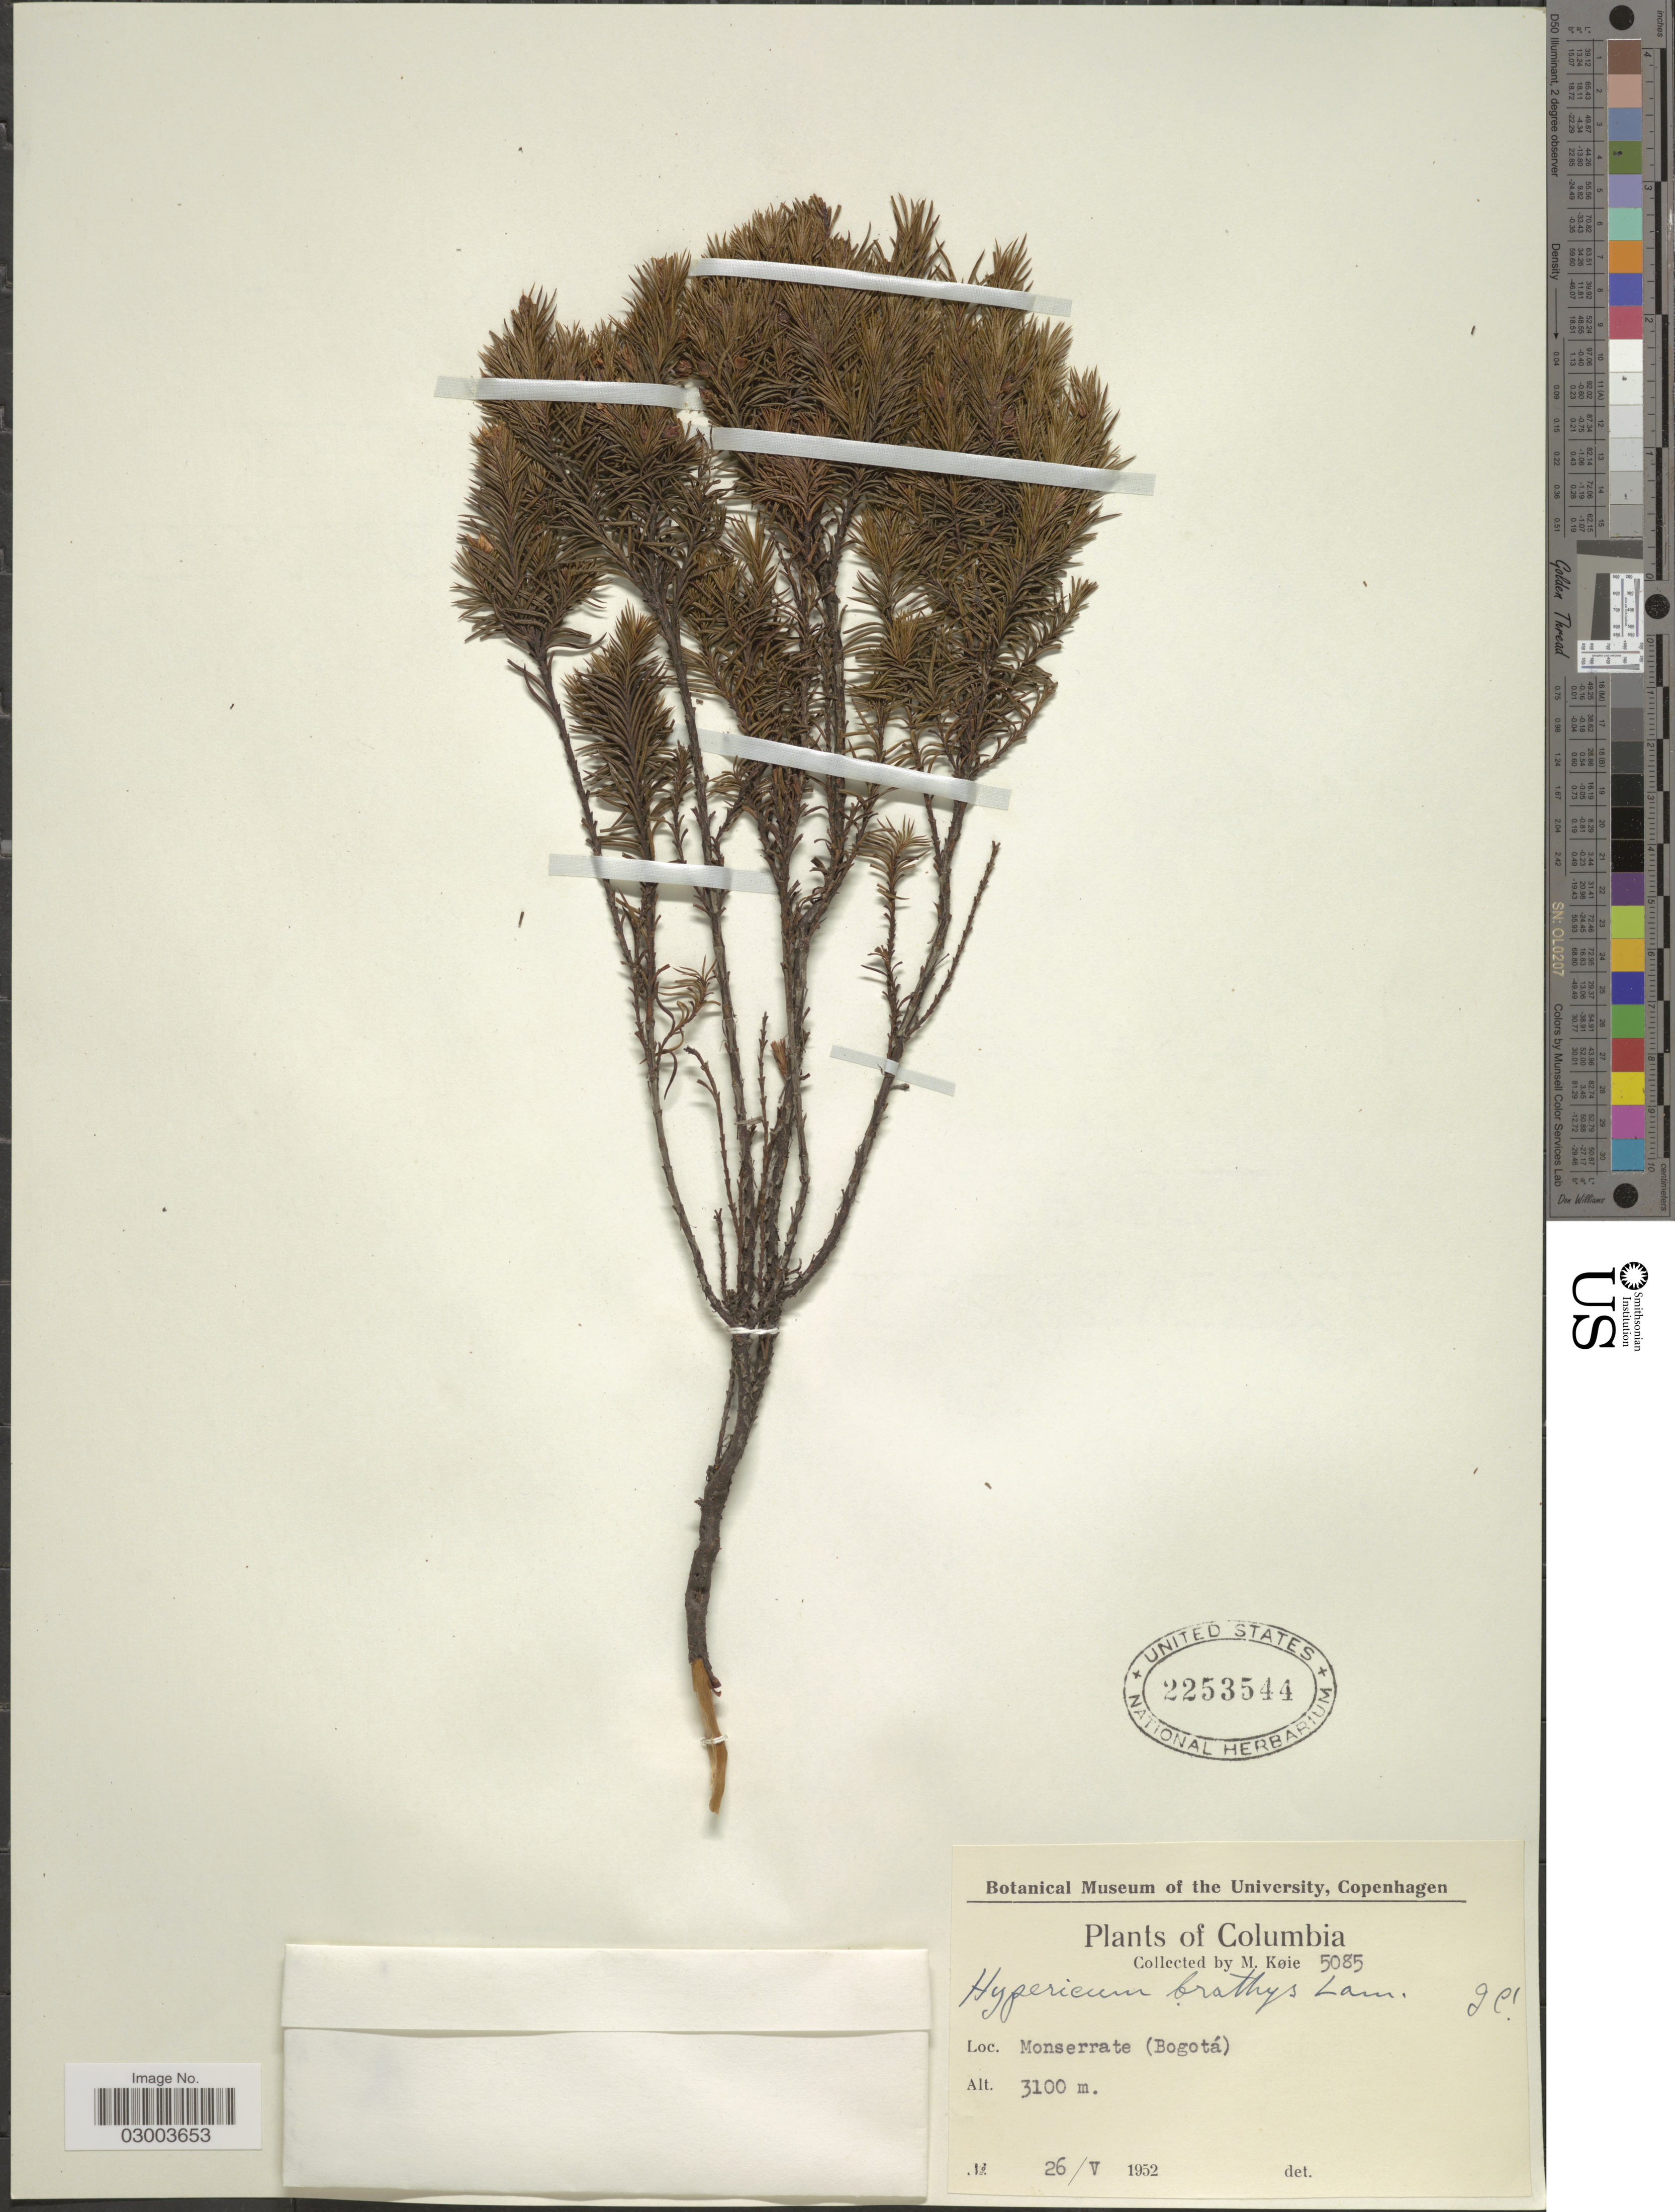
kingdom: Plantae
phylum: Tracheophyta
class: Magnoliopsida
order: Malpighiales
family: Hypericaceae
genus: Hypericum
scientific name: Hypericum juniperinum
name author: Kunth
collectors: M. Köie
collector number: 5085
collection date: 1952-05-26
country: Colombia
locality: Monserrate (Bogotá).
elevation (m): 3100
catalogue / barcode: US 2253544